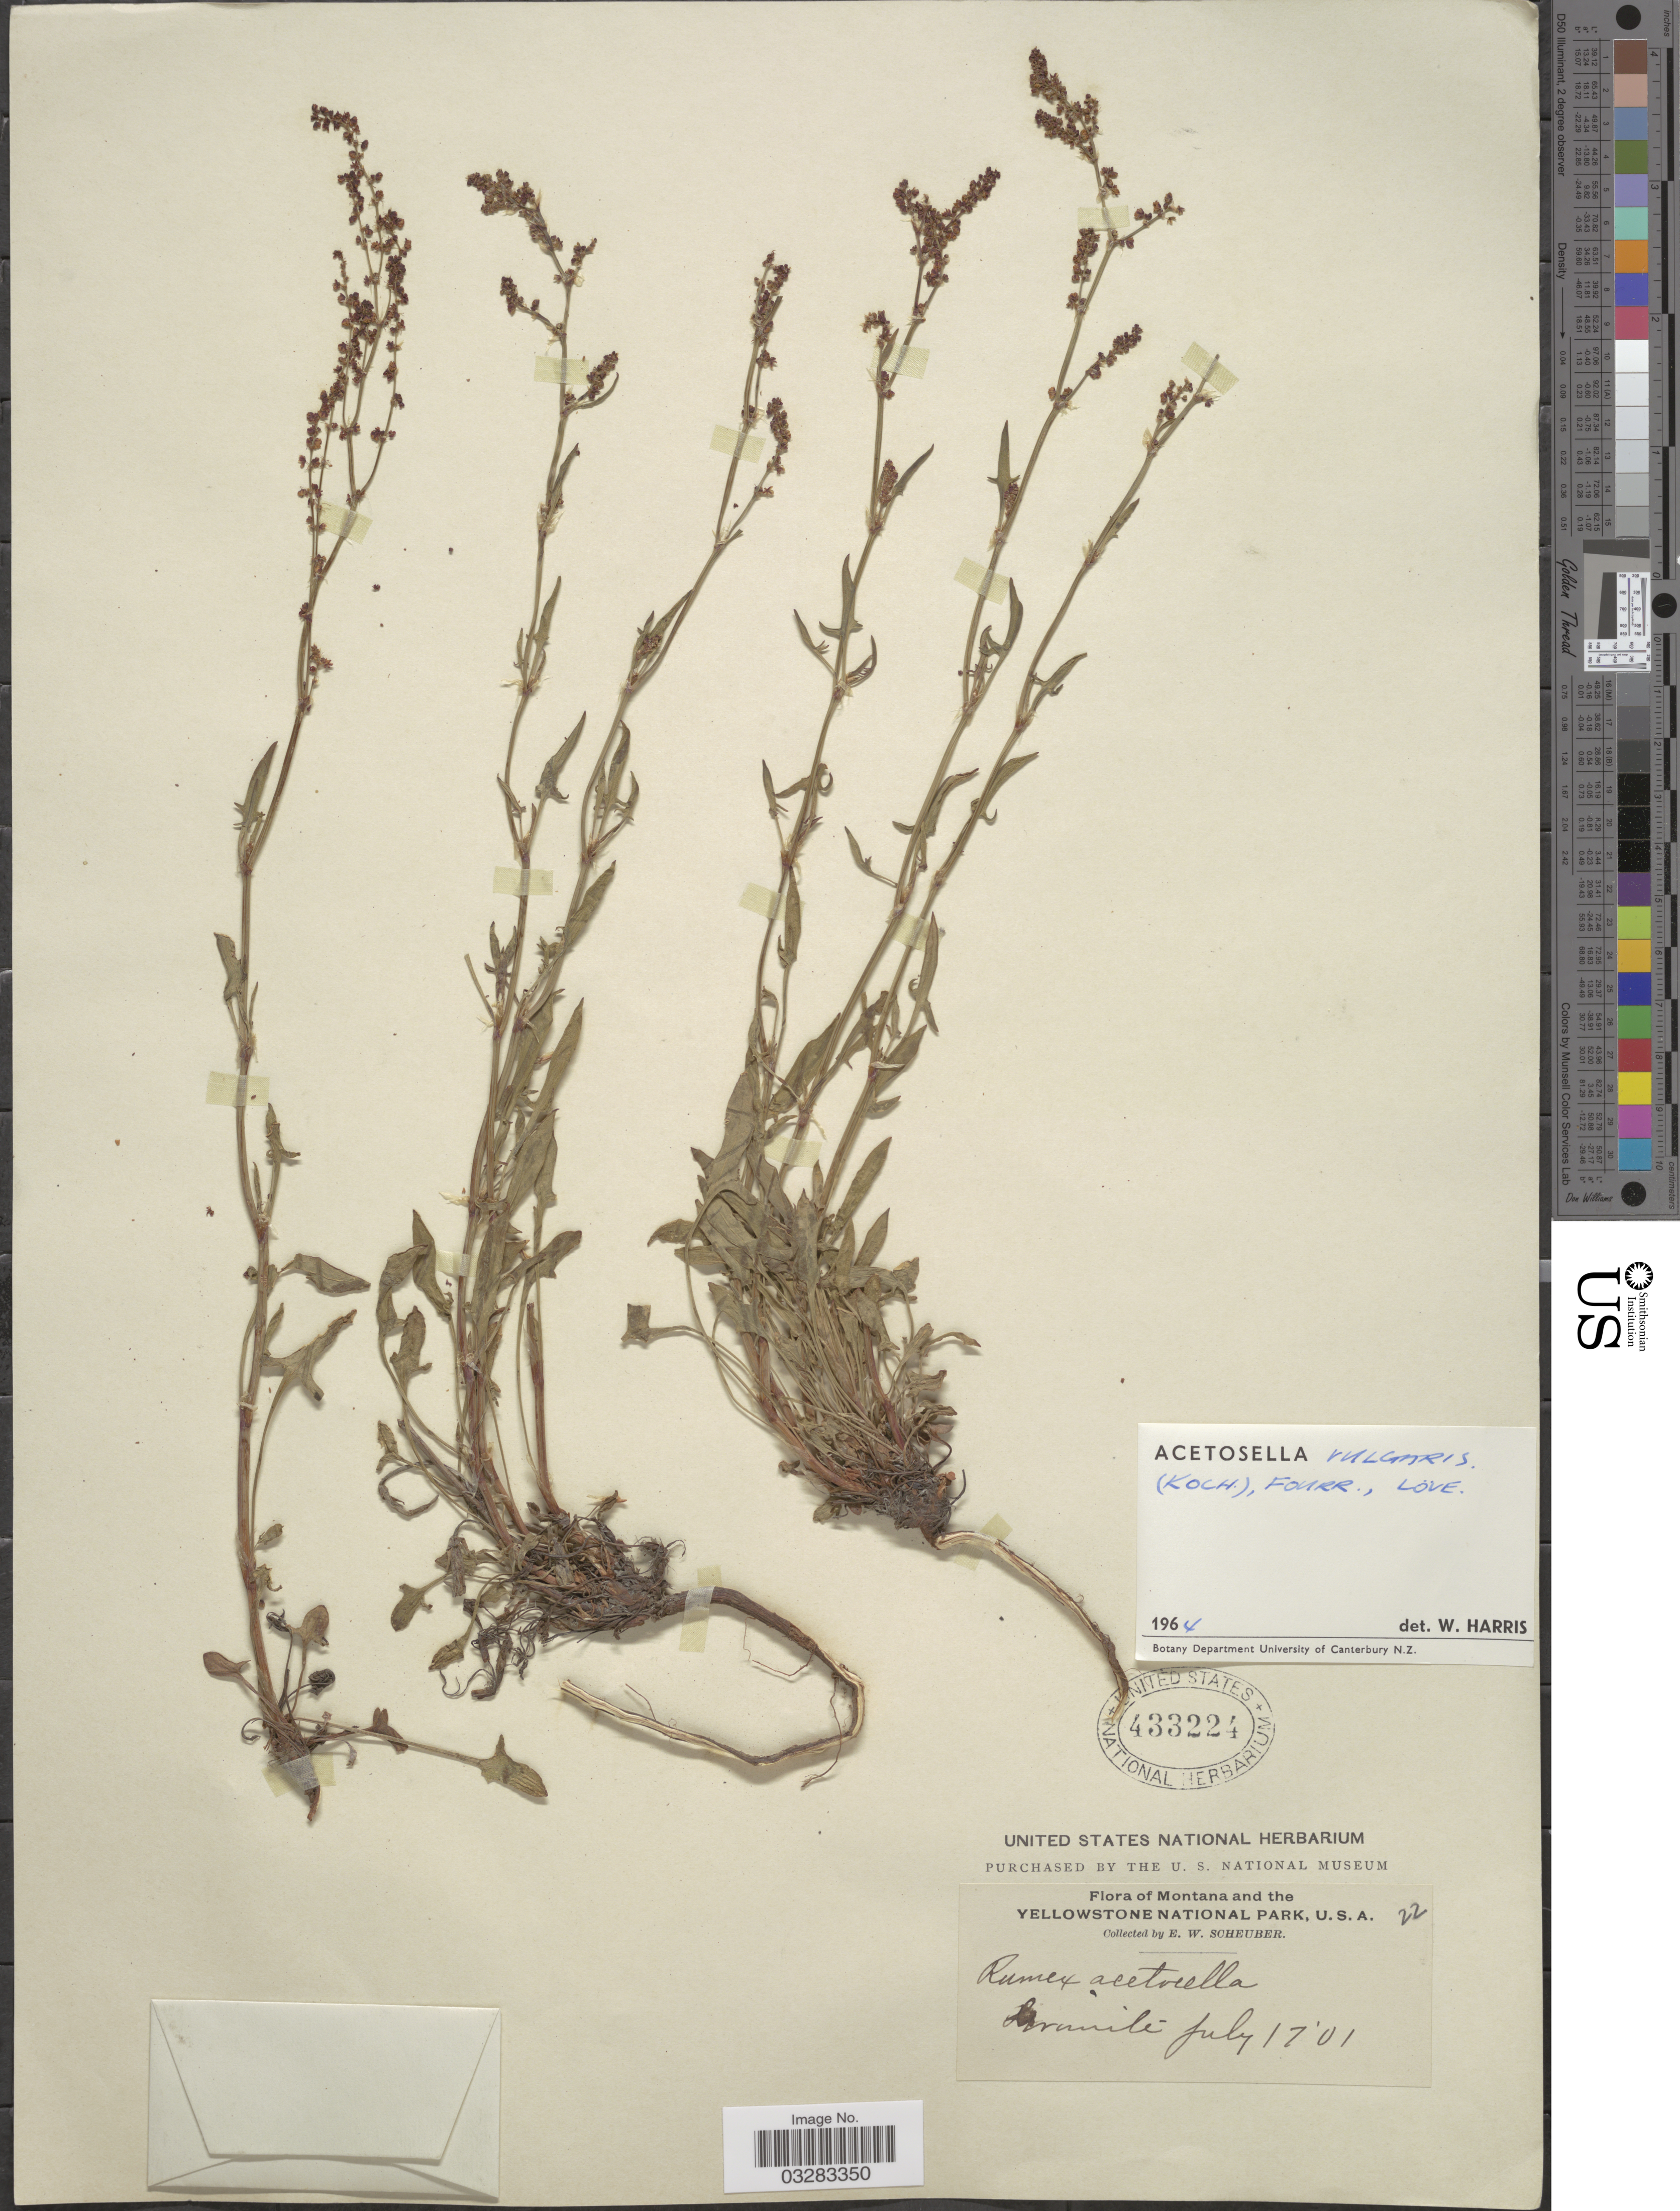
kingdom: Plantae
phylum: Tracheophyta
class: Magnoliopsida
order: Caryophyllales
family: Polygonaceae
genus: Rumex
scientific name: Rumex acetosella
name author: L.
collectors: E. Scheuber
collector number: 22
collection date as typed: Transcribed d/m/y: 17/7/1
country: United States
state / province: Montana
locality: The Yellowstone National Park. Granite.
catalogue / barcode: US 433224